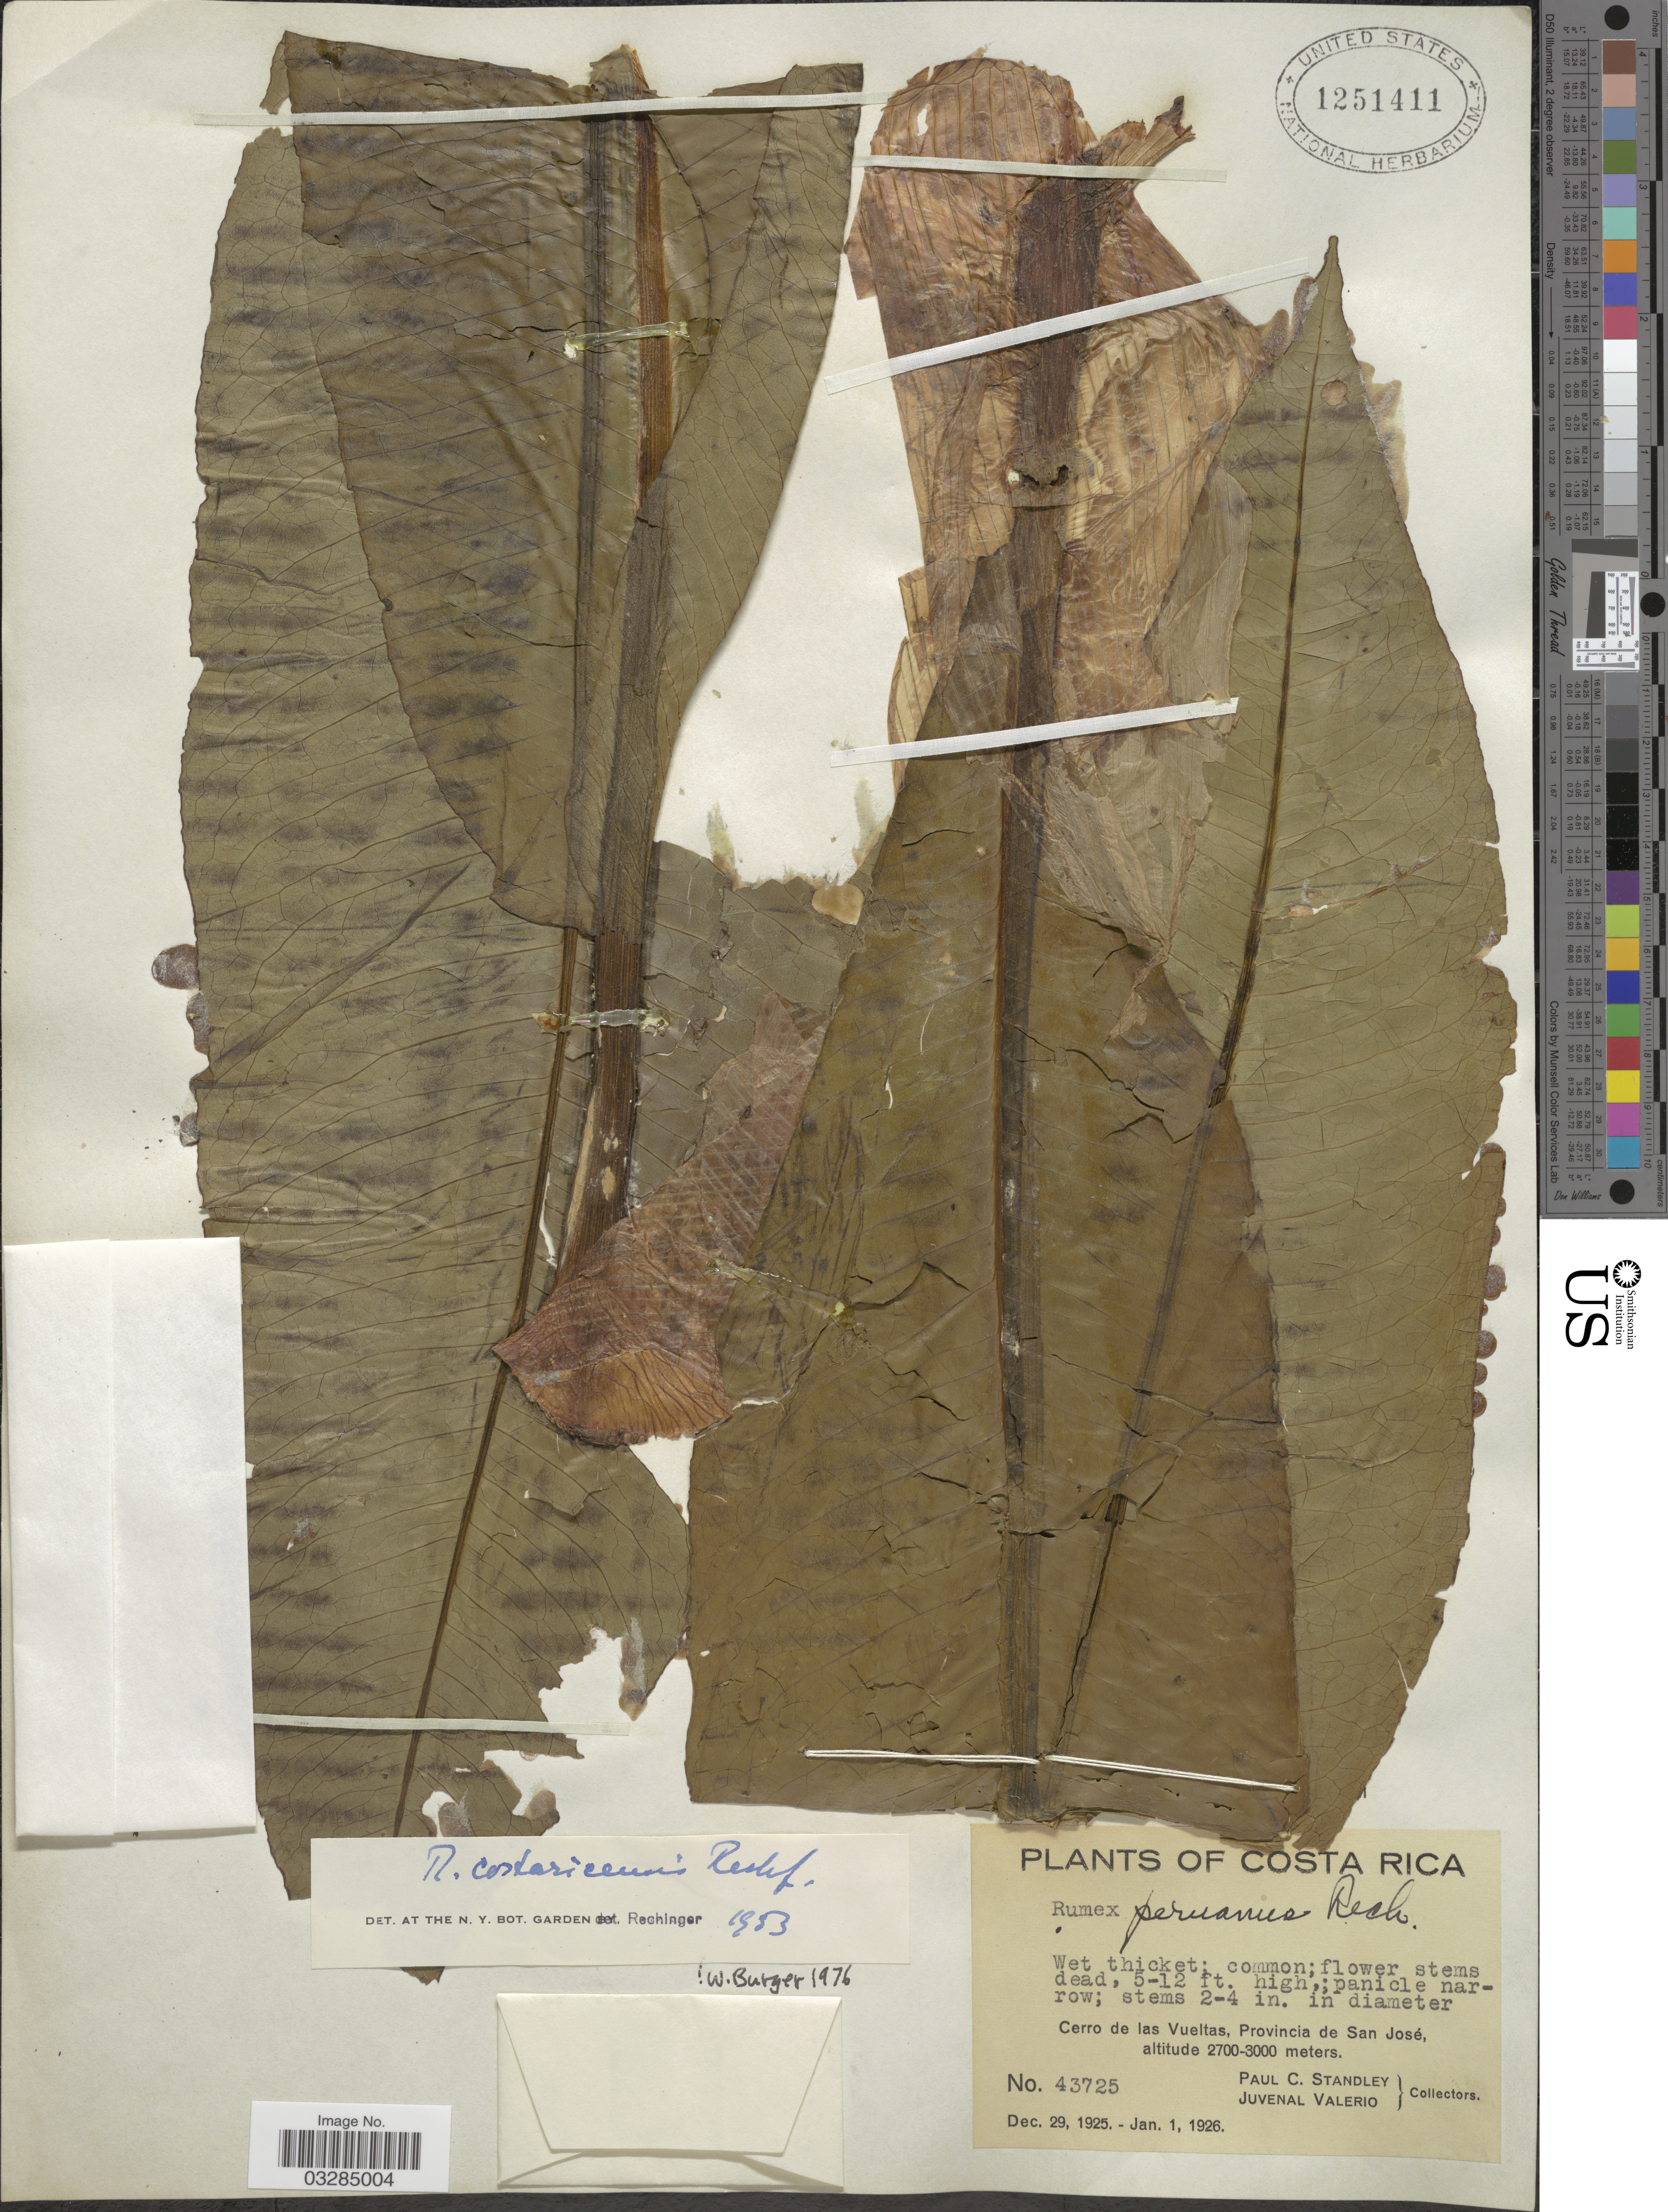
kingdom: Plantae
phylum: Tracheophyta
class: Magnoliopsida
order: Caryophyllales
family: Polygonaceae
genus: Rumex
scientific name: Rumex costaricensis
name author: Rech. f.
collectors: P. C. Standley & J. Valerio R.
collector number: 43725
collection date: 1925-12-29/1926-01-01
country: Costa Rica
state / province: San José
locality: Cerro de las Vueltas.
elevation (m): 2700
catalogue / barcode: US 1251411